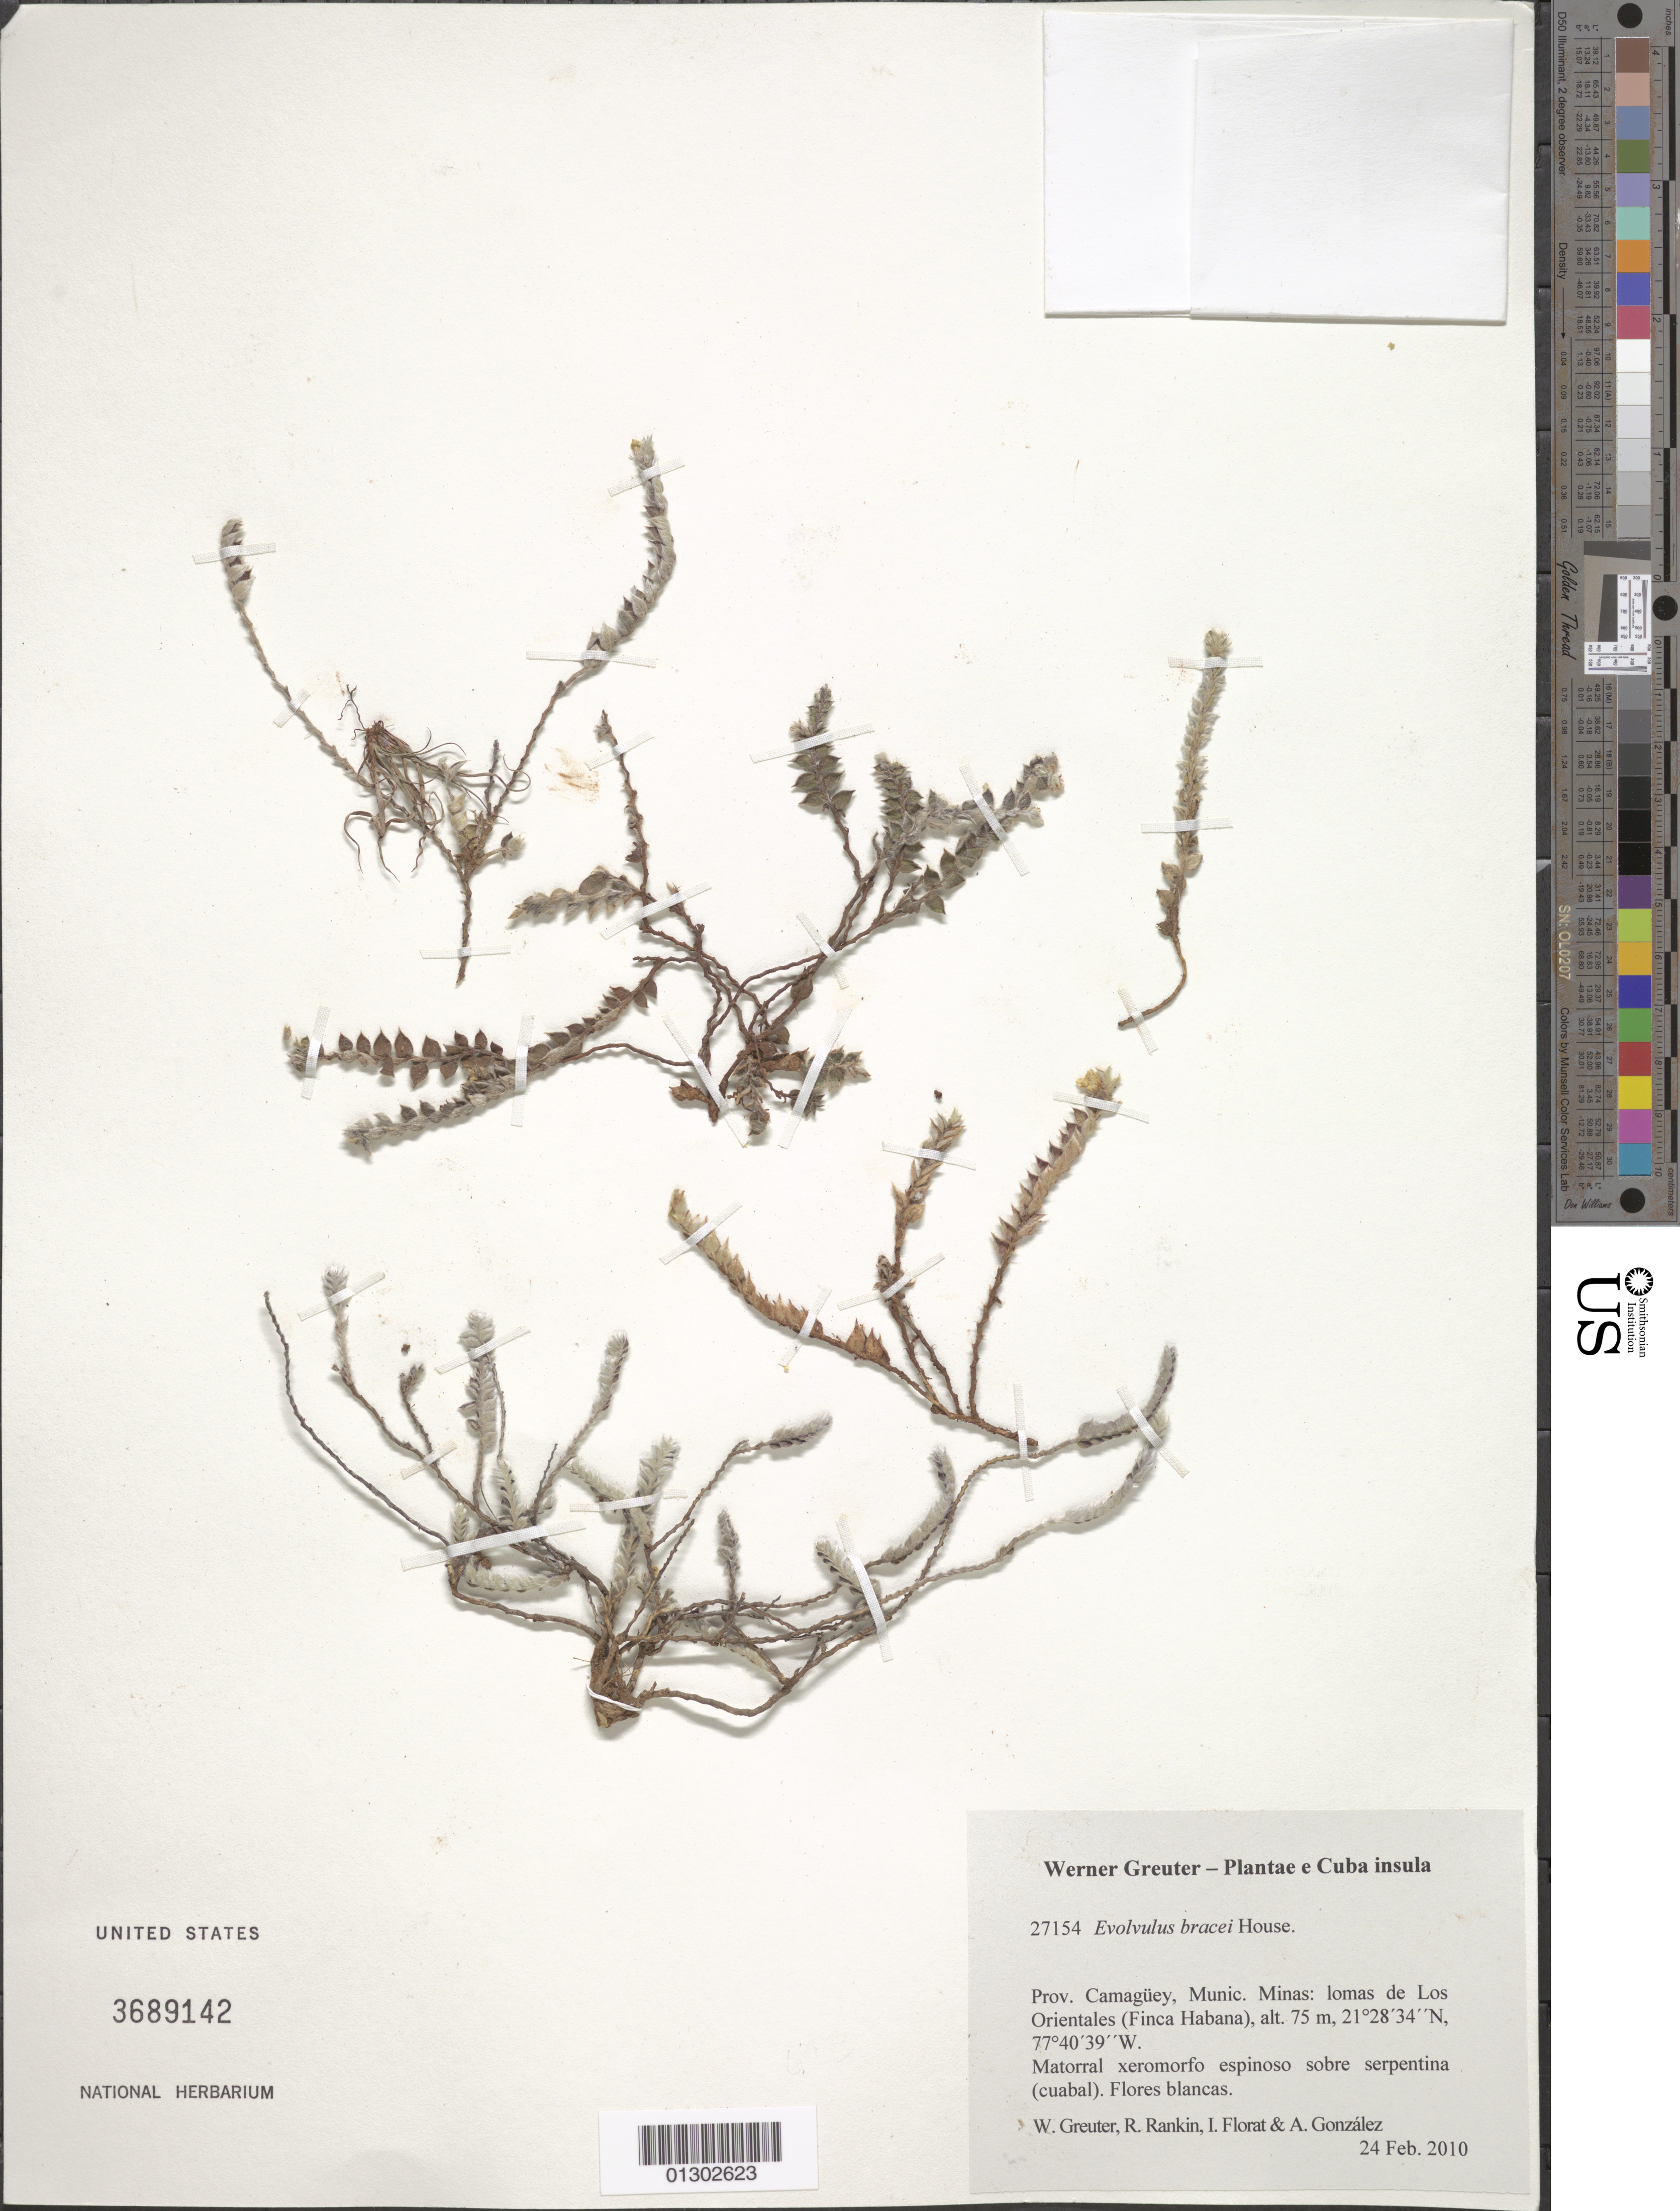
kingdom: Plantae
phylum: Tracheophyta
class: Magnoliopsida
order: Solanales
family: Convolvulaceae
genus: Evolvulus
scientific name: Evolvulus bracei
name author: House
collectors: W. R. Greuter, R. Rankin Rodriguez, I. Florat & A. C. González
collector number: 27154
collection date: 2010-02-24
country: Cuba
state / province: Camagüey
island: Cuba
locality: Munic. Minas: lomas de Los Orientales (Finca Habana).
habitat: Matorral xeromorfo espinoso sobre serpentina (cuabal).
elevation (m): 75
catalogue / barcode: US 3689142